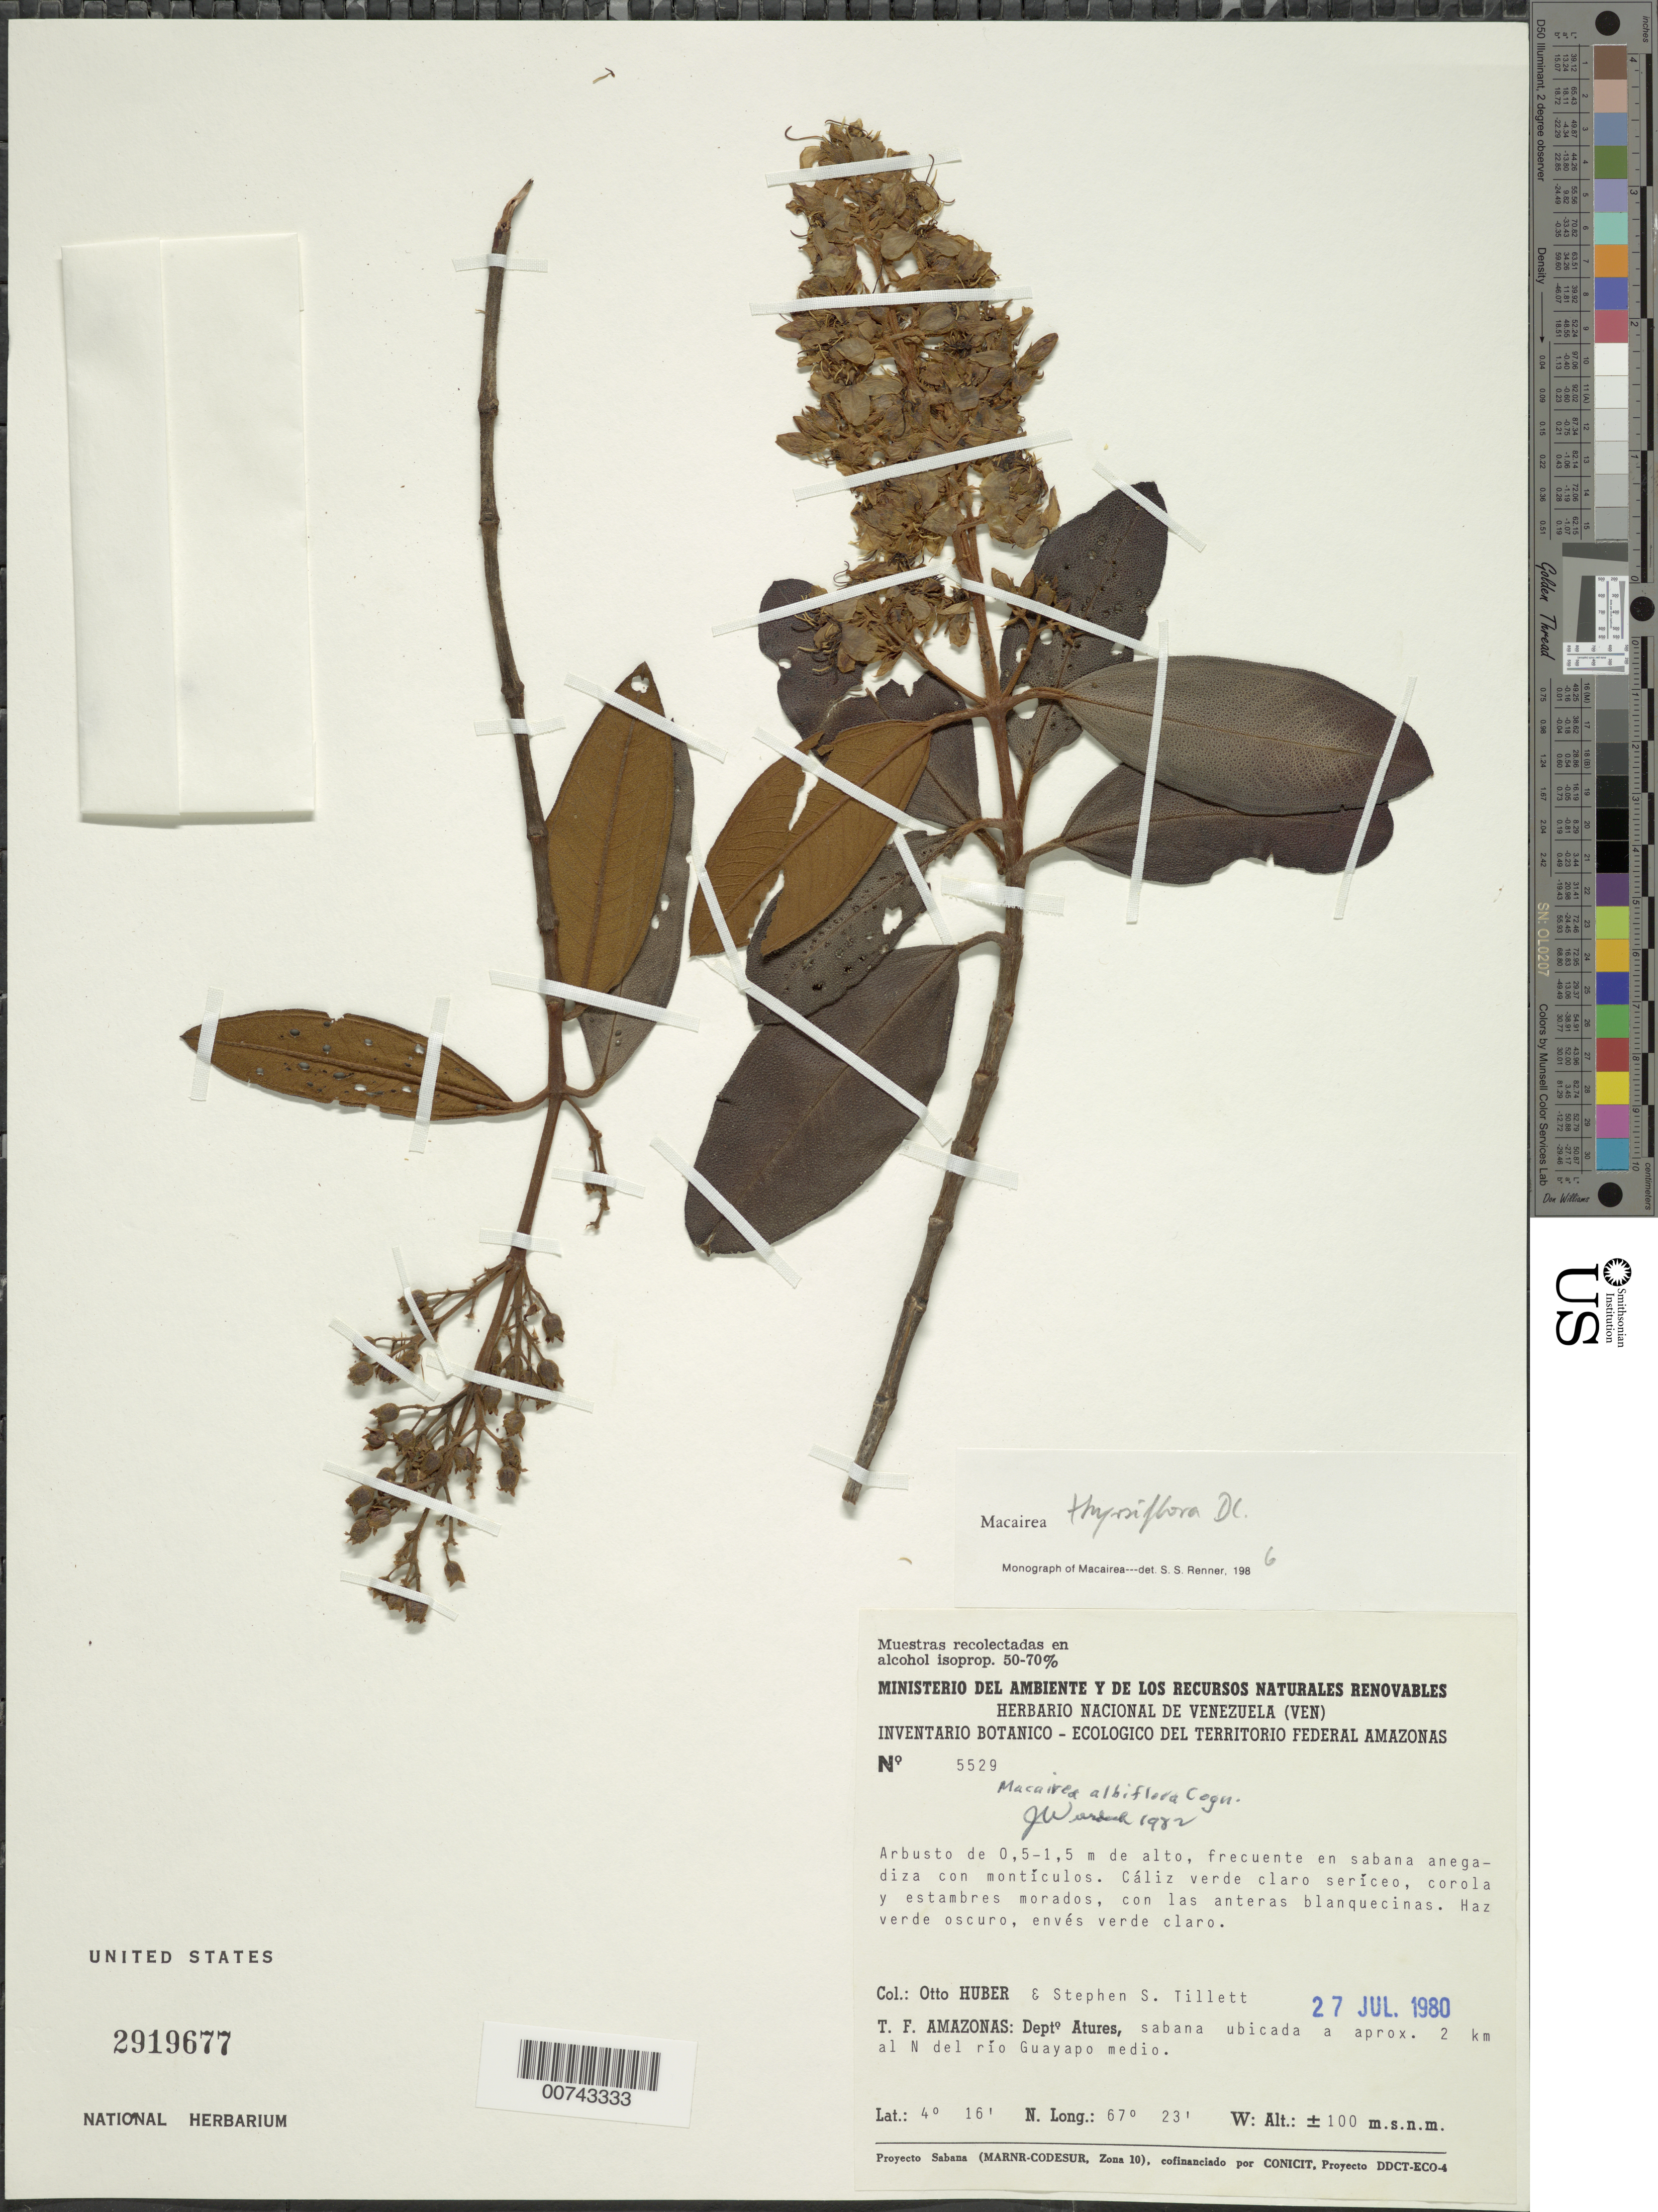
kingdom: Plantae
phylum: Tracheophyta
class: Magnoliopsida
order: Myrtales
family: Melastomataceae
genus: Macairea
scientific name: Macairea thyrsiflora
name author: DC.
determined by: Nunes da Silva, Diego, (RB), Jardim Botanico do Rio de Janeiro - Herbario (BRAZIL)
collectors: O. Huber & S. S. Tillett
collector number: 5529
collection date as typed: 27-Jul-80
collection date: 1980-07-27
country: Venezuela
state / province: Amazonas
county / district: Atures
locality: Río Guayapo medio, a unos 2 km al N del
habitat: Sabana anegadiza con monticulos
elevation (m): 100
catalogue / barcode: US 2919677